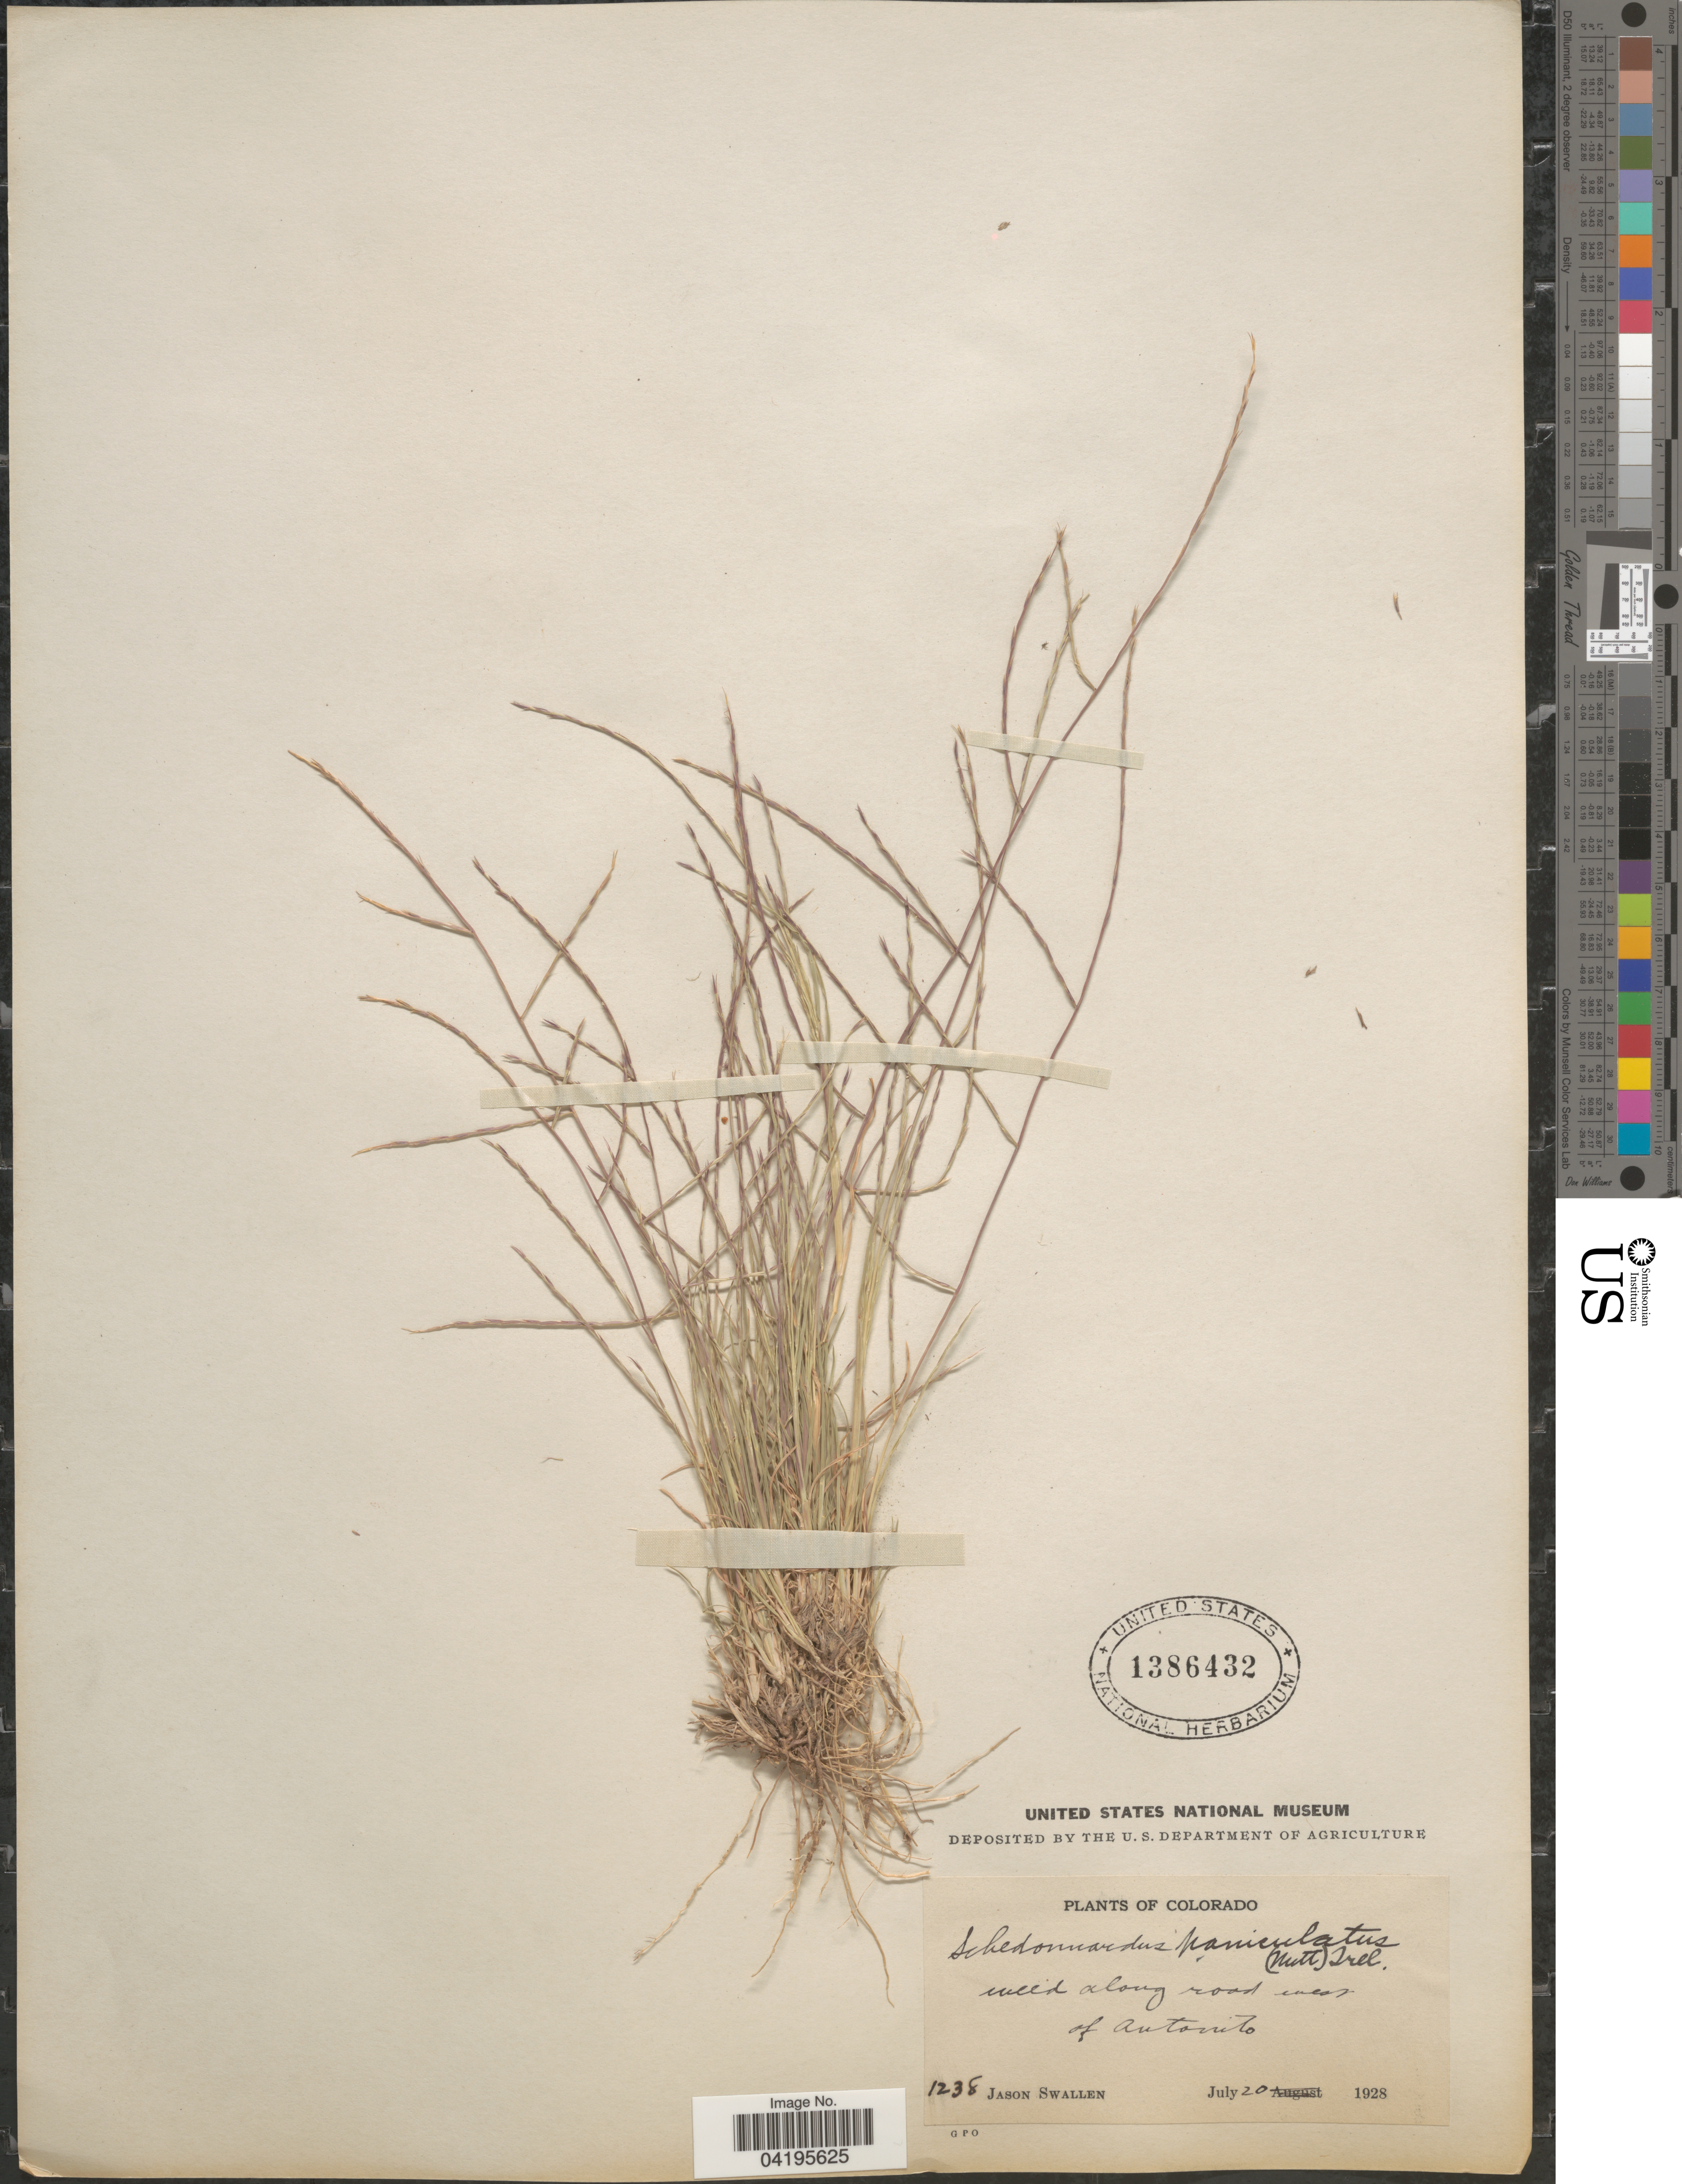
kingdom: Plantae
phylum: Tracheophyta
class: Liliopsida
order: Poales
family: Poaceae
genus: Muhlenbergia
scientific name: Muhlenbergia paniculata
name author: (Nutt.) Columbus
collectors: J. R. Swallen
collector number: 1238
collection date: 1928-07-20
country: United States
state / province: Colorado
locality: Weed along road west of Antonito.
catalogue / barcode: US 1386432